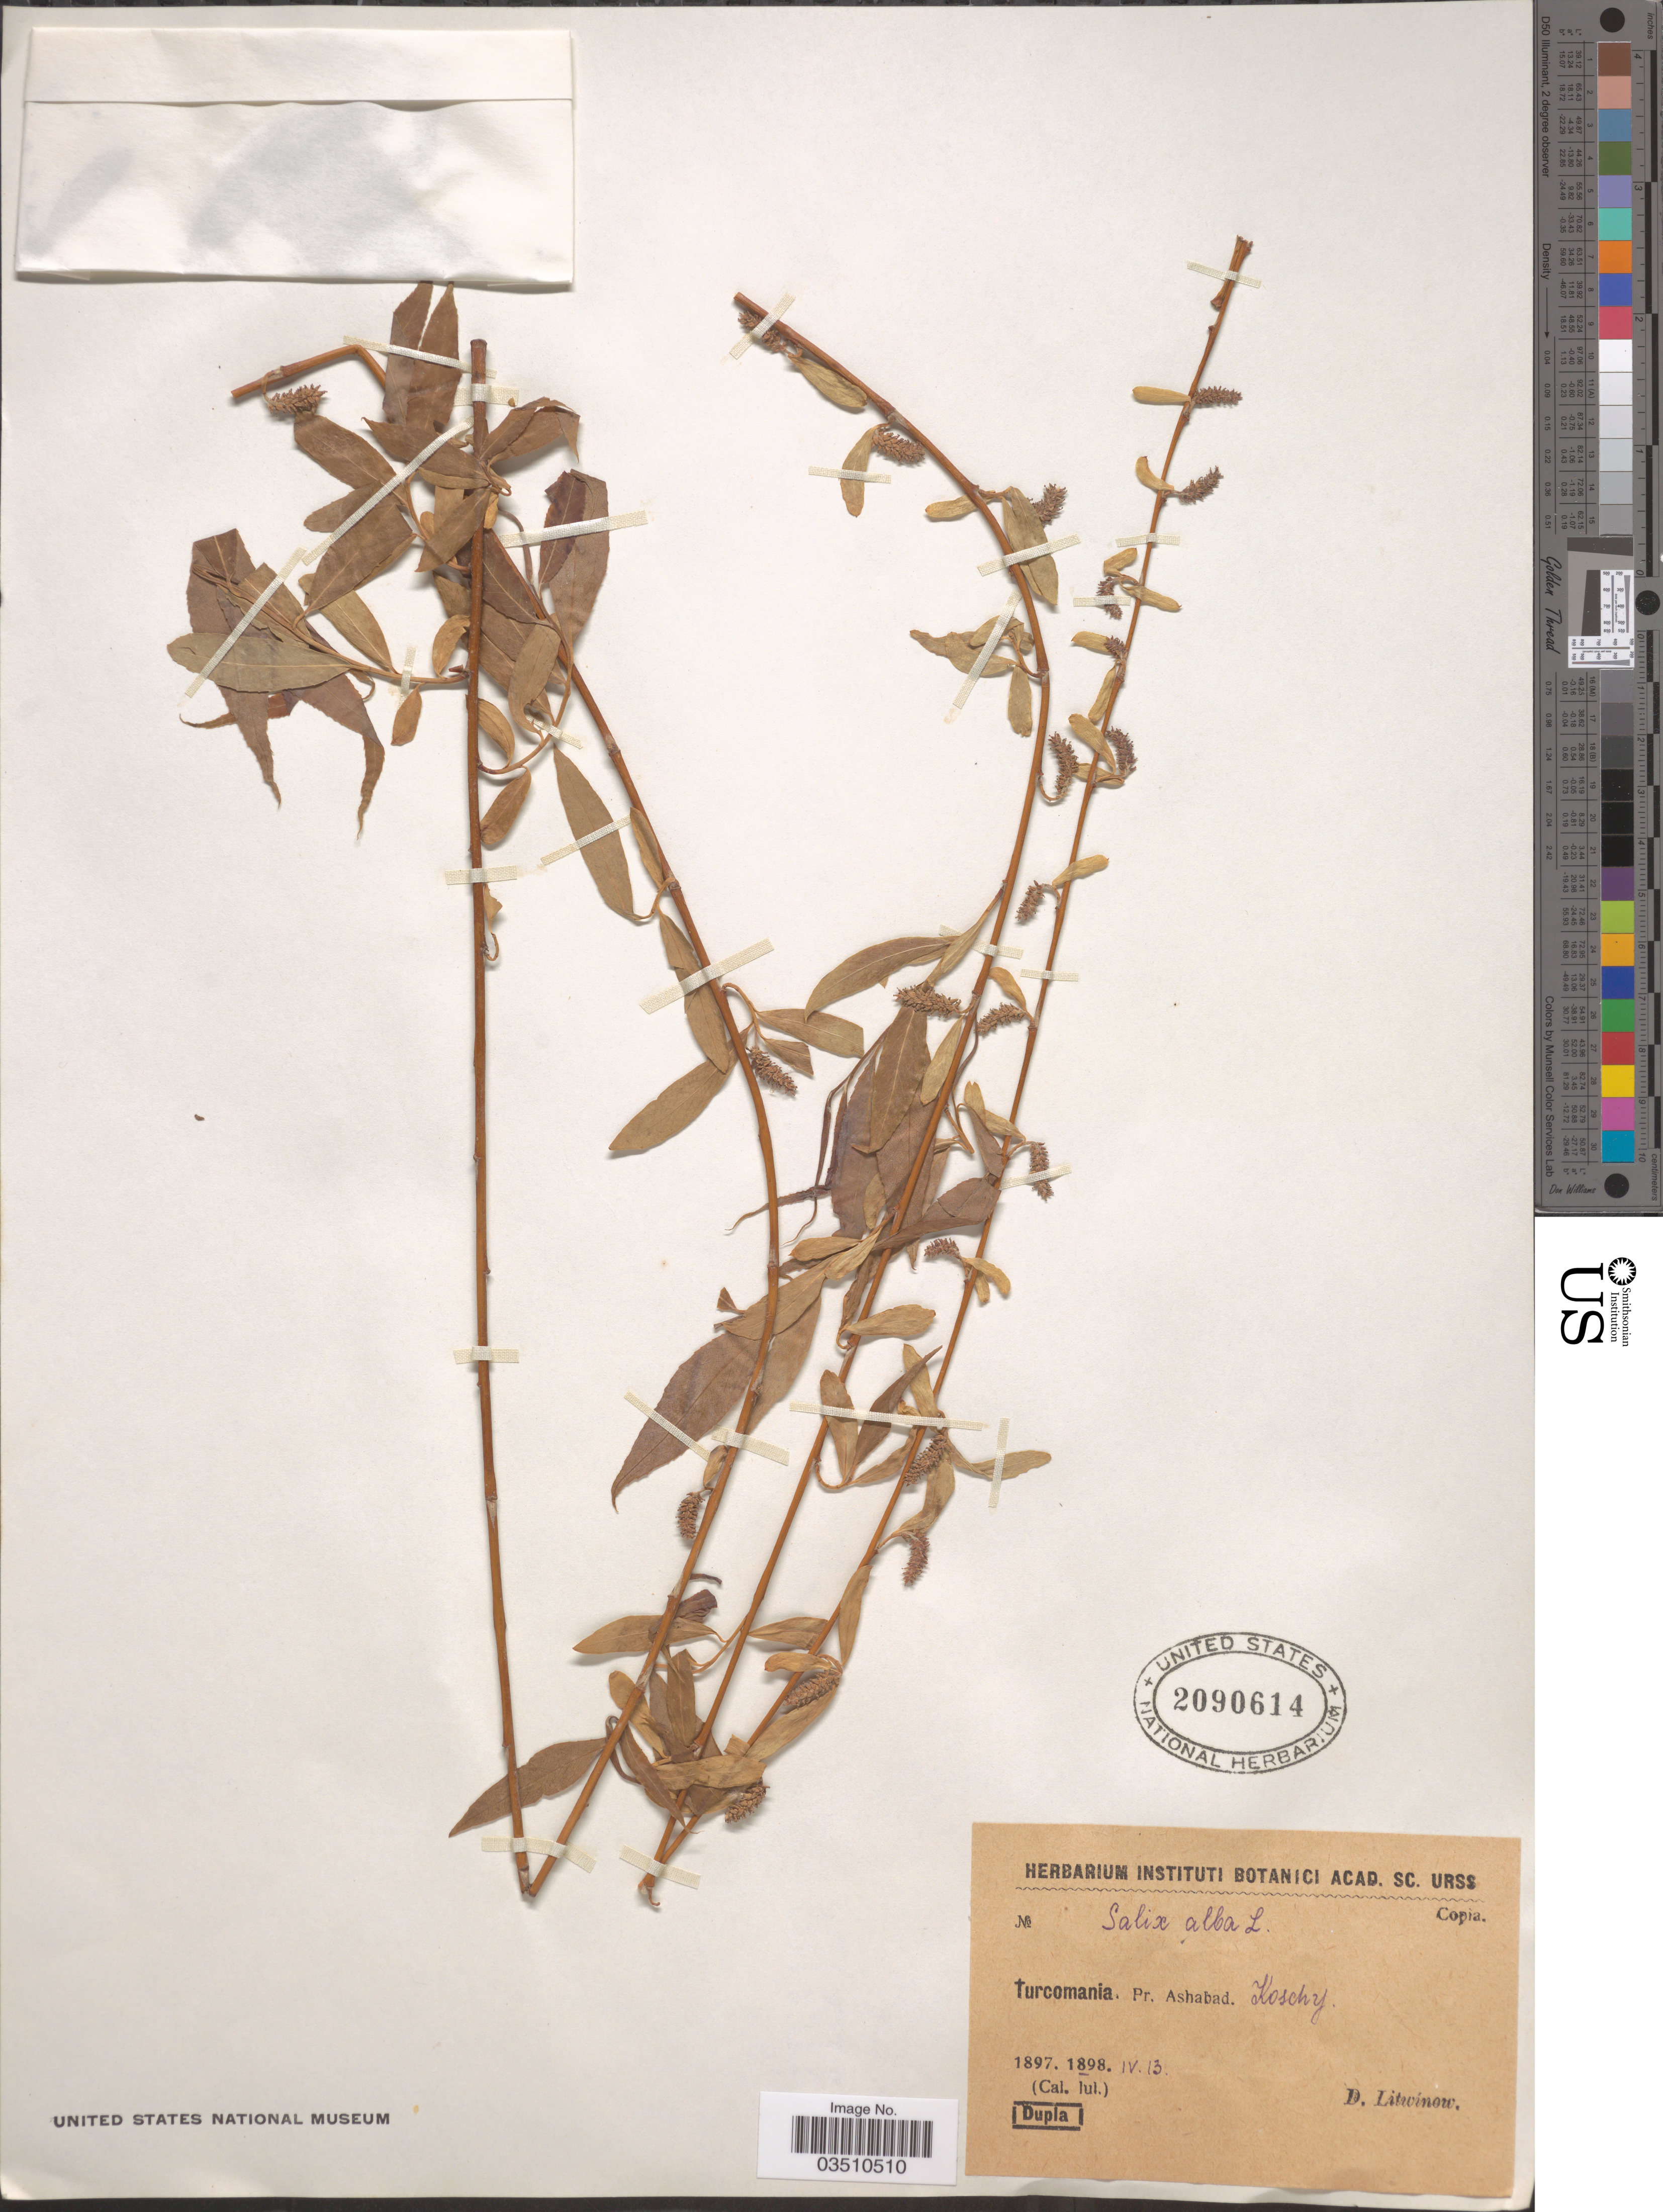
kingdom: Plantae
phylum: Tracheophyta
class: Magnoliopsida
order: Malpighiales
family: Salicaceae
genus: Salix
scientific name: Salix alba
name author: L.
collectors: D. Litwinow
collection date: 1898-04-13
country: Turkmenistan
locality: Turcomania. Pr. Ashabad. Koschy.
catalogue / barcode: US 2090614